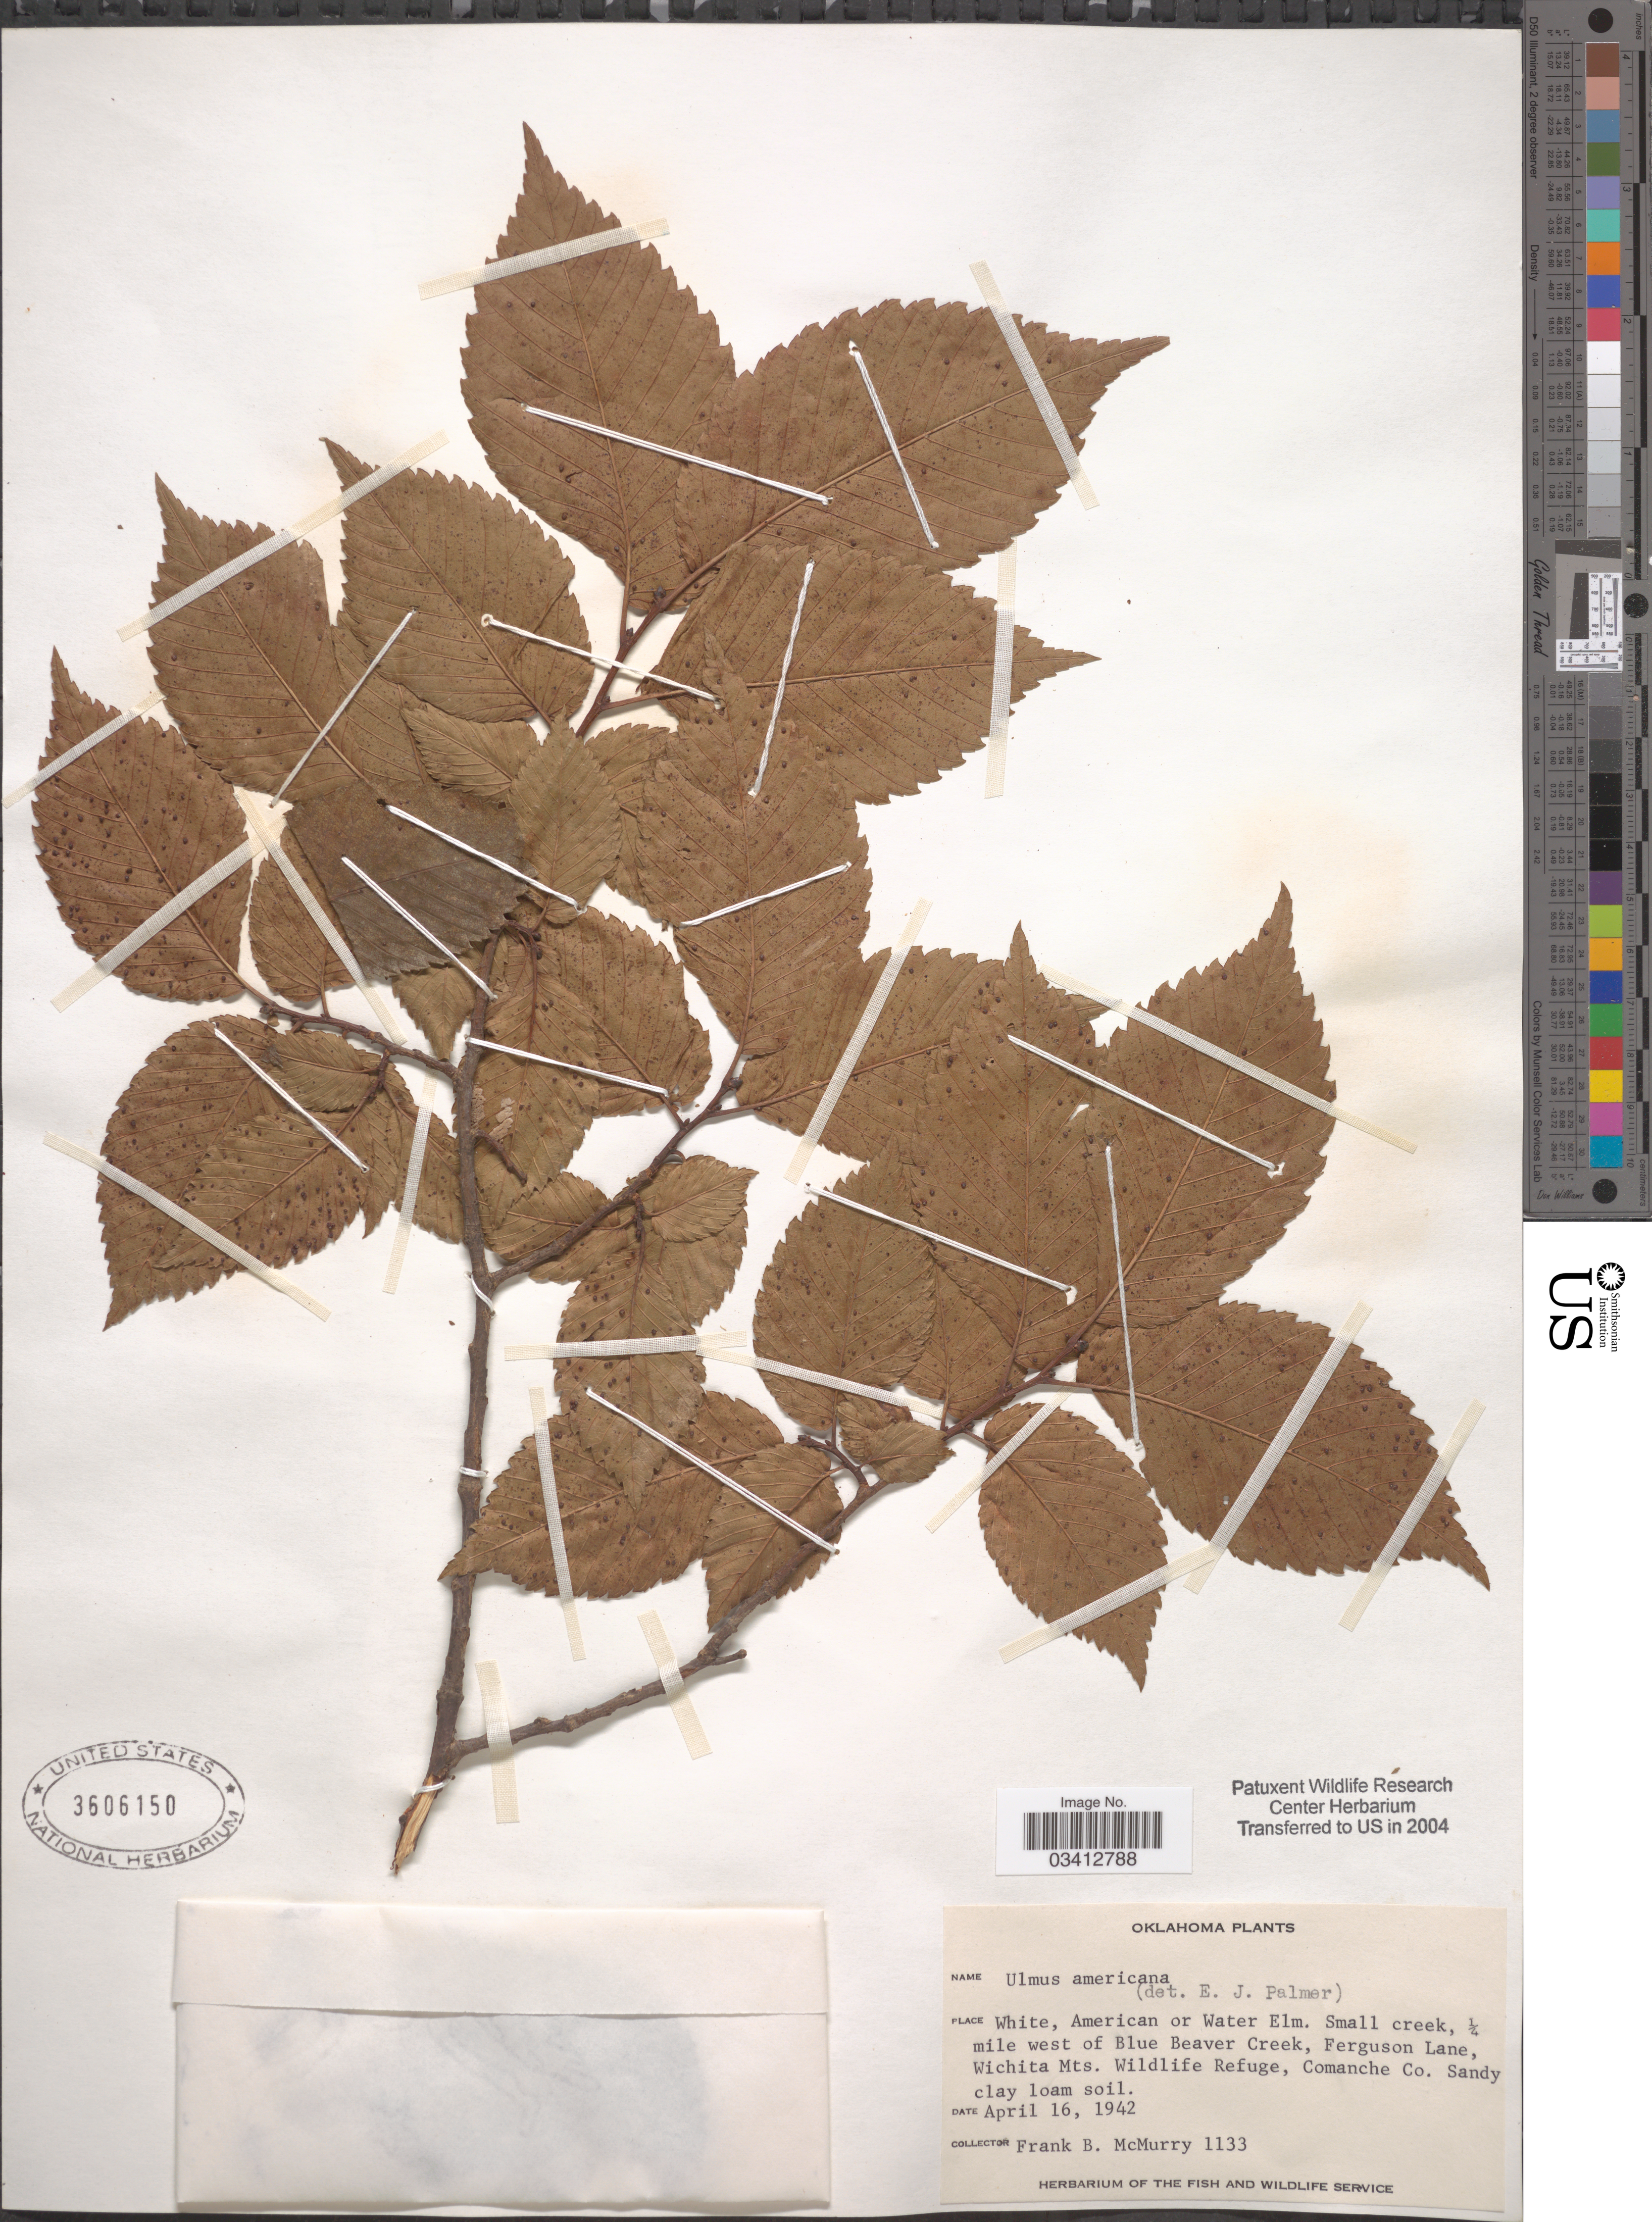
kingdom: Plantae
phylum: Tracheophyta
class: Magnoliopsida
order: Rosales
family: Ulmaceae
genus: Ulmus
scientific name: Ulmus americana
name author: L.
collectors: F. B. McMurry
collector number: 1133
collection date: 1942-04-16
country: United States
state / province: Oklahoma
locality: White, American or Water Elm. Small creek, ¼ mile west of Blue Beaver Creek, Ferguson Lane, Wichita Mts. Wildlife Refuge, Comanche Co.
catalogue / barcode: US 3606150